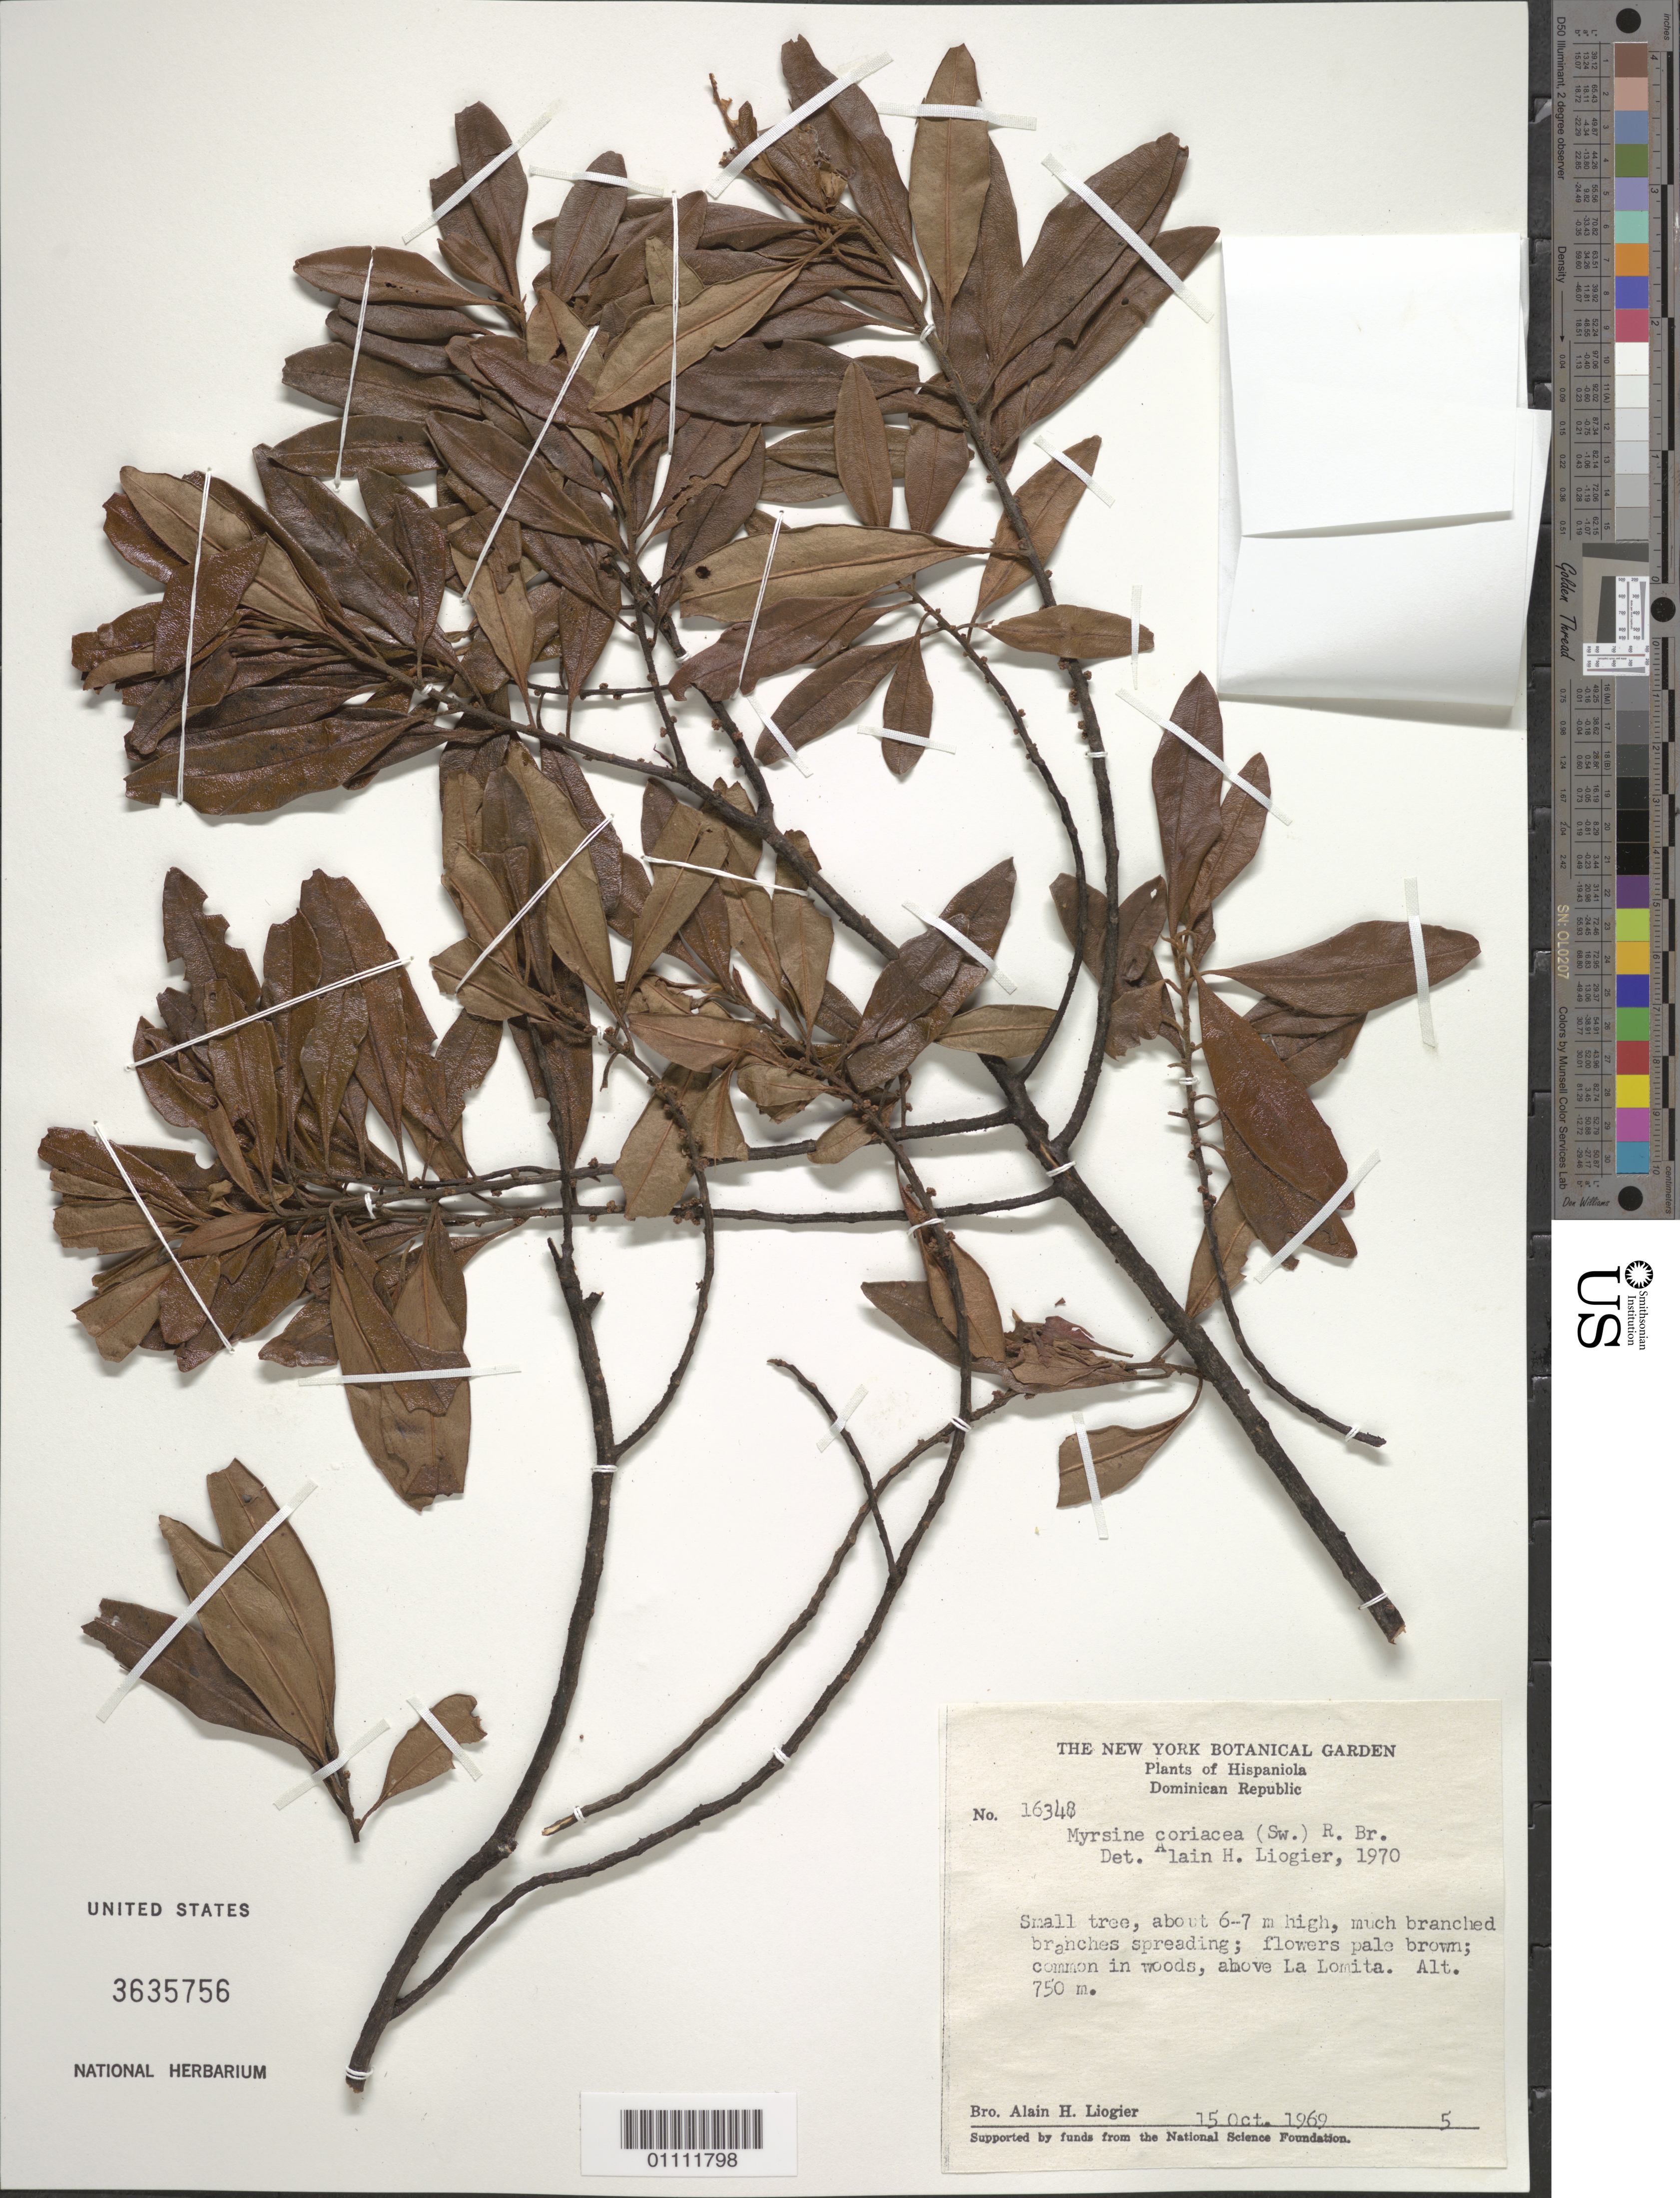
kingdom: Plantae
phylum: Tracheophyta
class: Magnoliopsida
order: Ericales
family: Primulaceae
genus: Myrsine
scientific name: Myrsine coriacea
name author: (Sw.) R. Br. ex Roem. & Schult.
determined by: Liogier, Alain H.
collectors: A. H. Liogier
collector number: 16348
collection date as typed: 15 Oct 1969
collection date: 1969-10-15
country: Dominican Republic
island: Hispaniola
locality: La Lomita, above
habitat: Common in woods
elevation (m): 750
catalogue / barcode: US 3635756